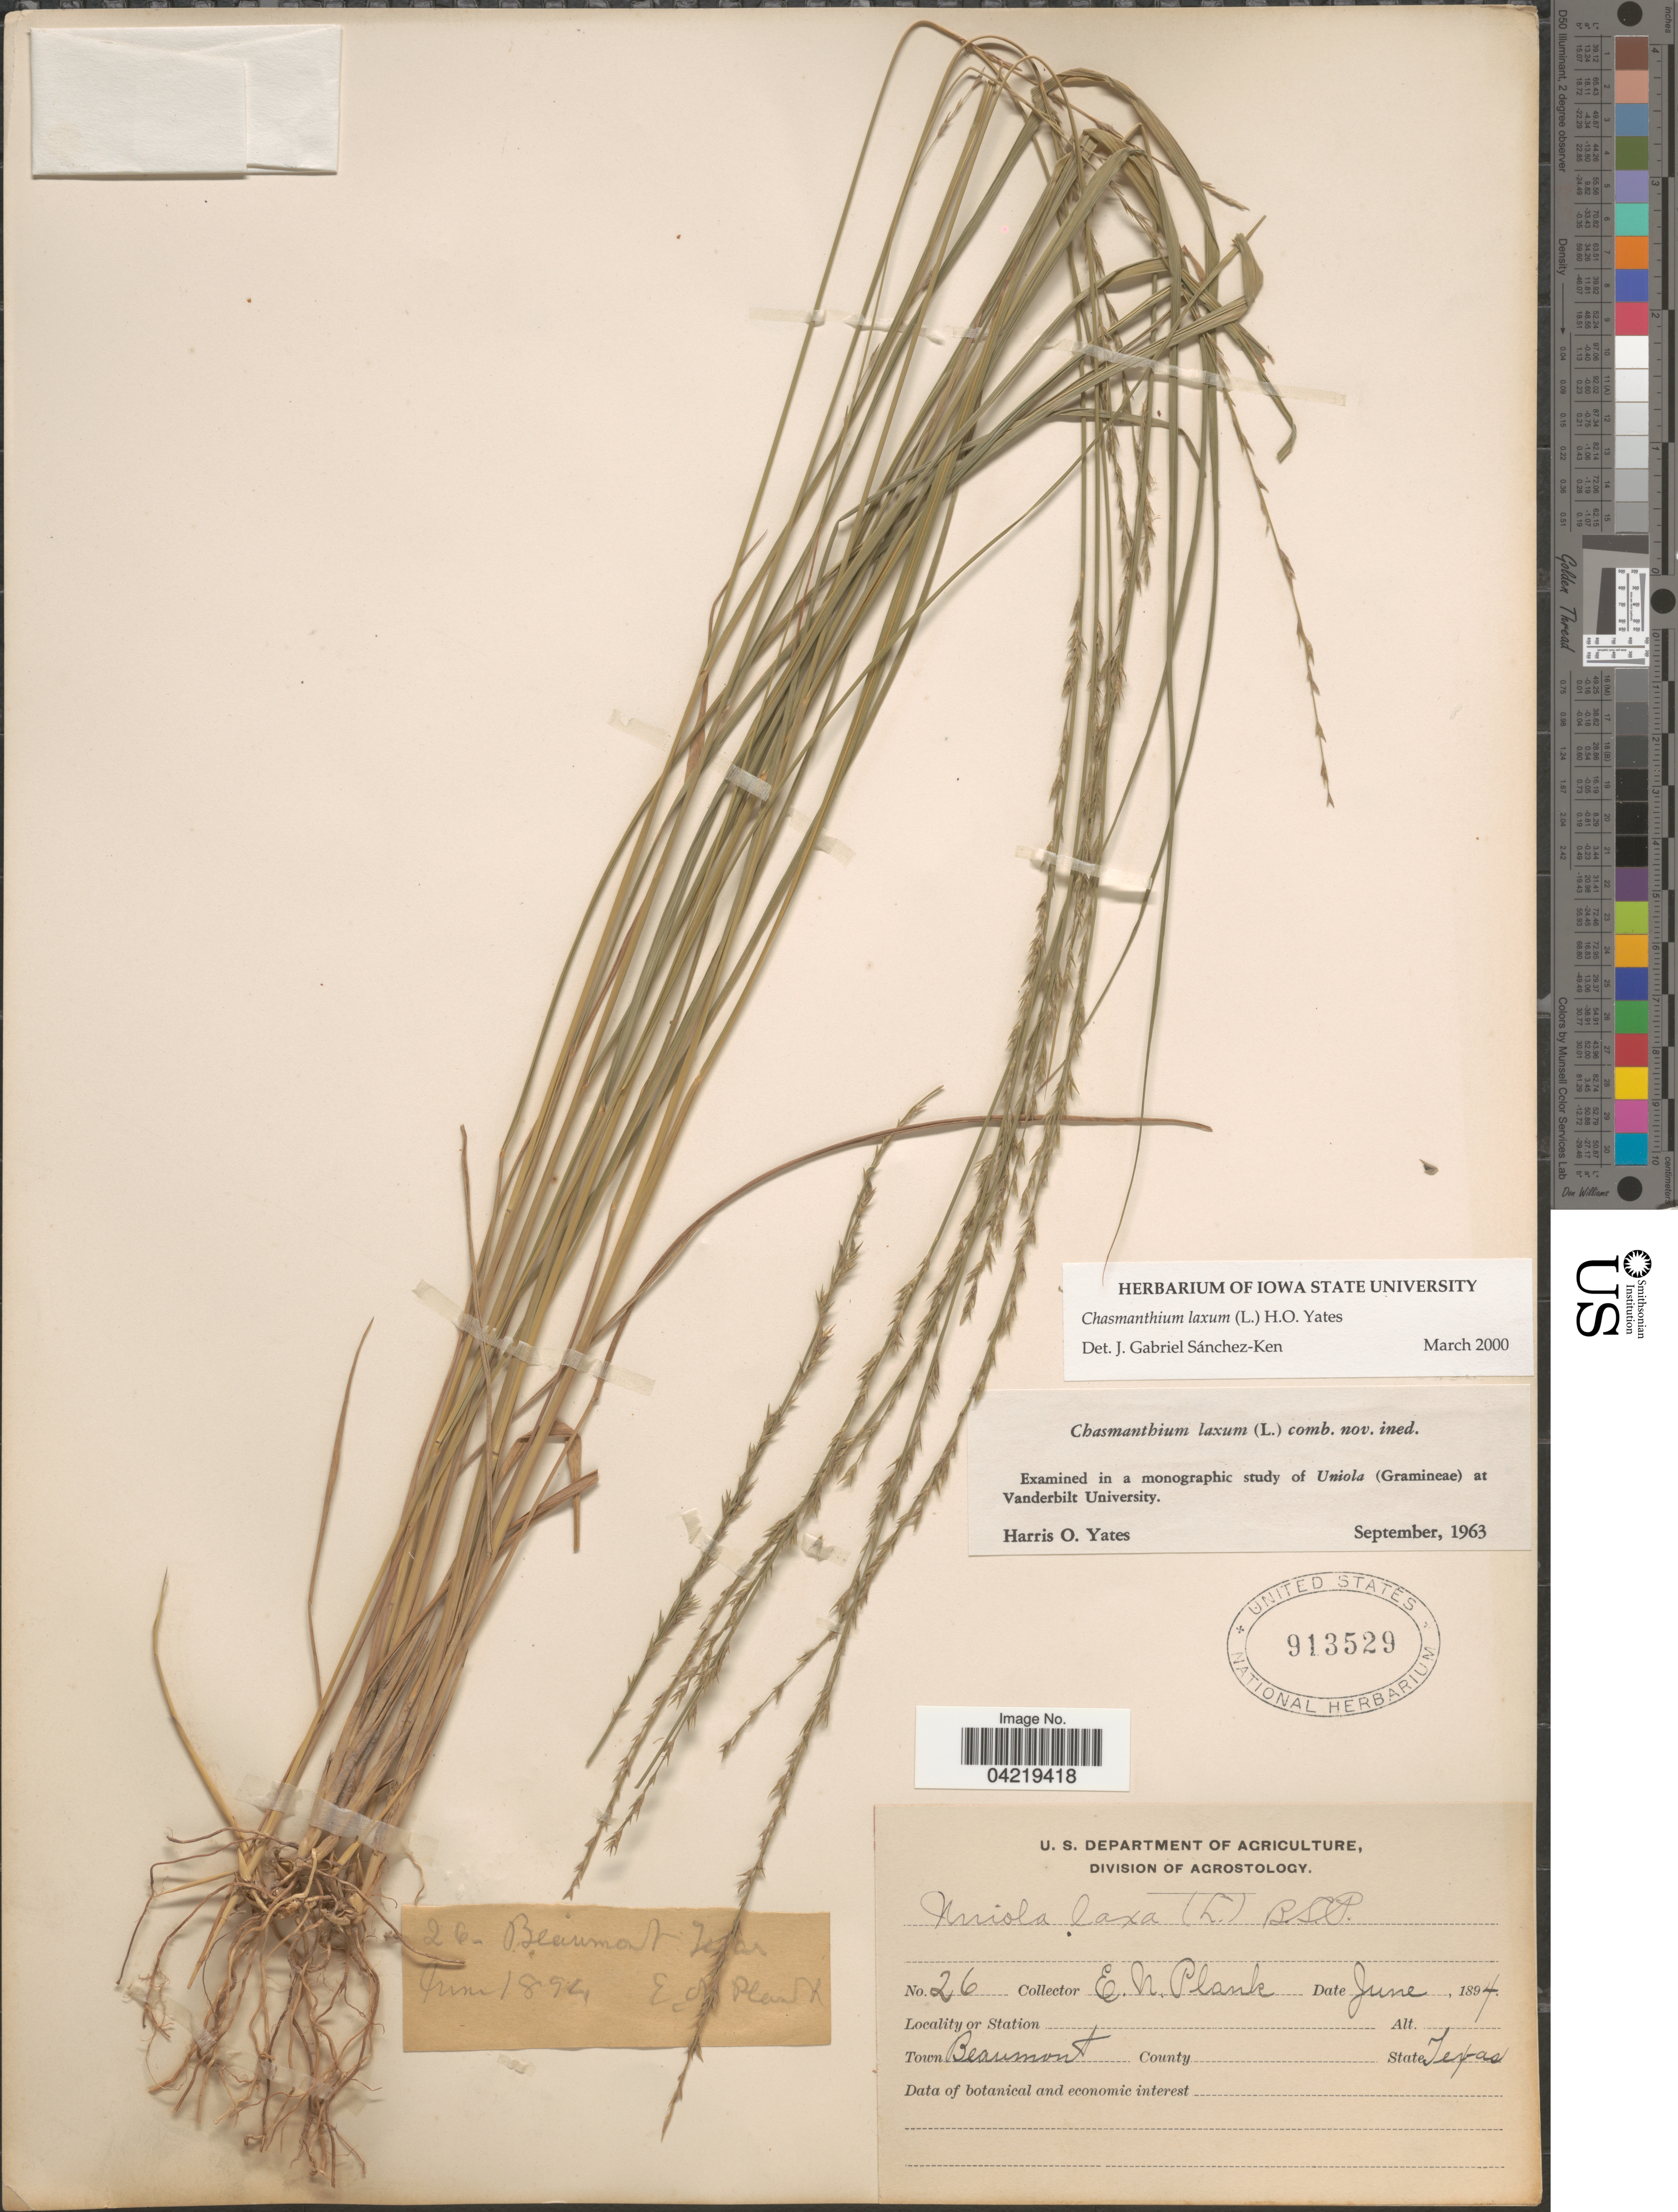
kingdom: Plantae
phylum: Tracheophyta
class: Liliopsida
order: Poales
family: Poaceae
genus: Chasmanthium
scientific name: Chasmanthium laxum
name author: (L.) H.O. Yates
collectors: E. Plank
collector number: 26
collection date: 1894-06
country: United States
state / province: Texas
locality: Town Beaumont.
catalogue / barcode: US 913529